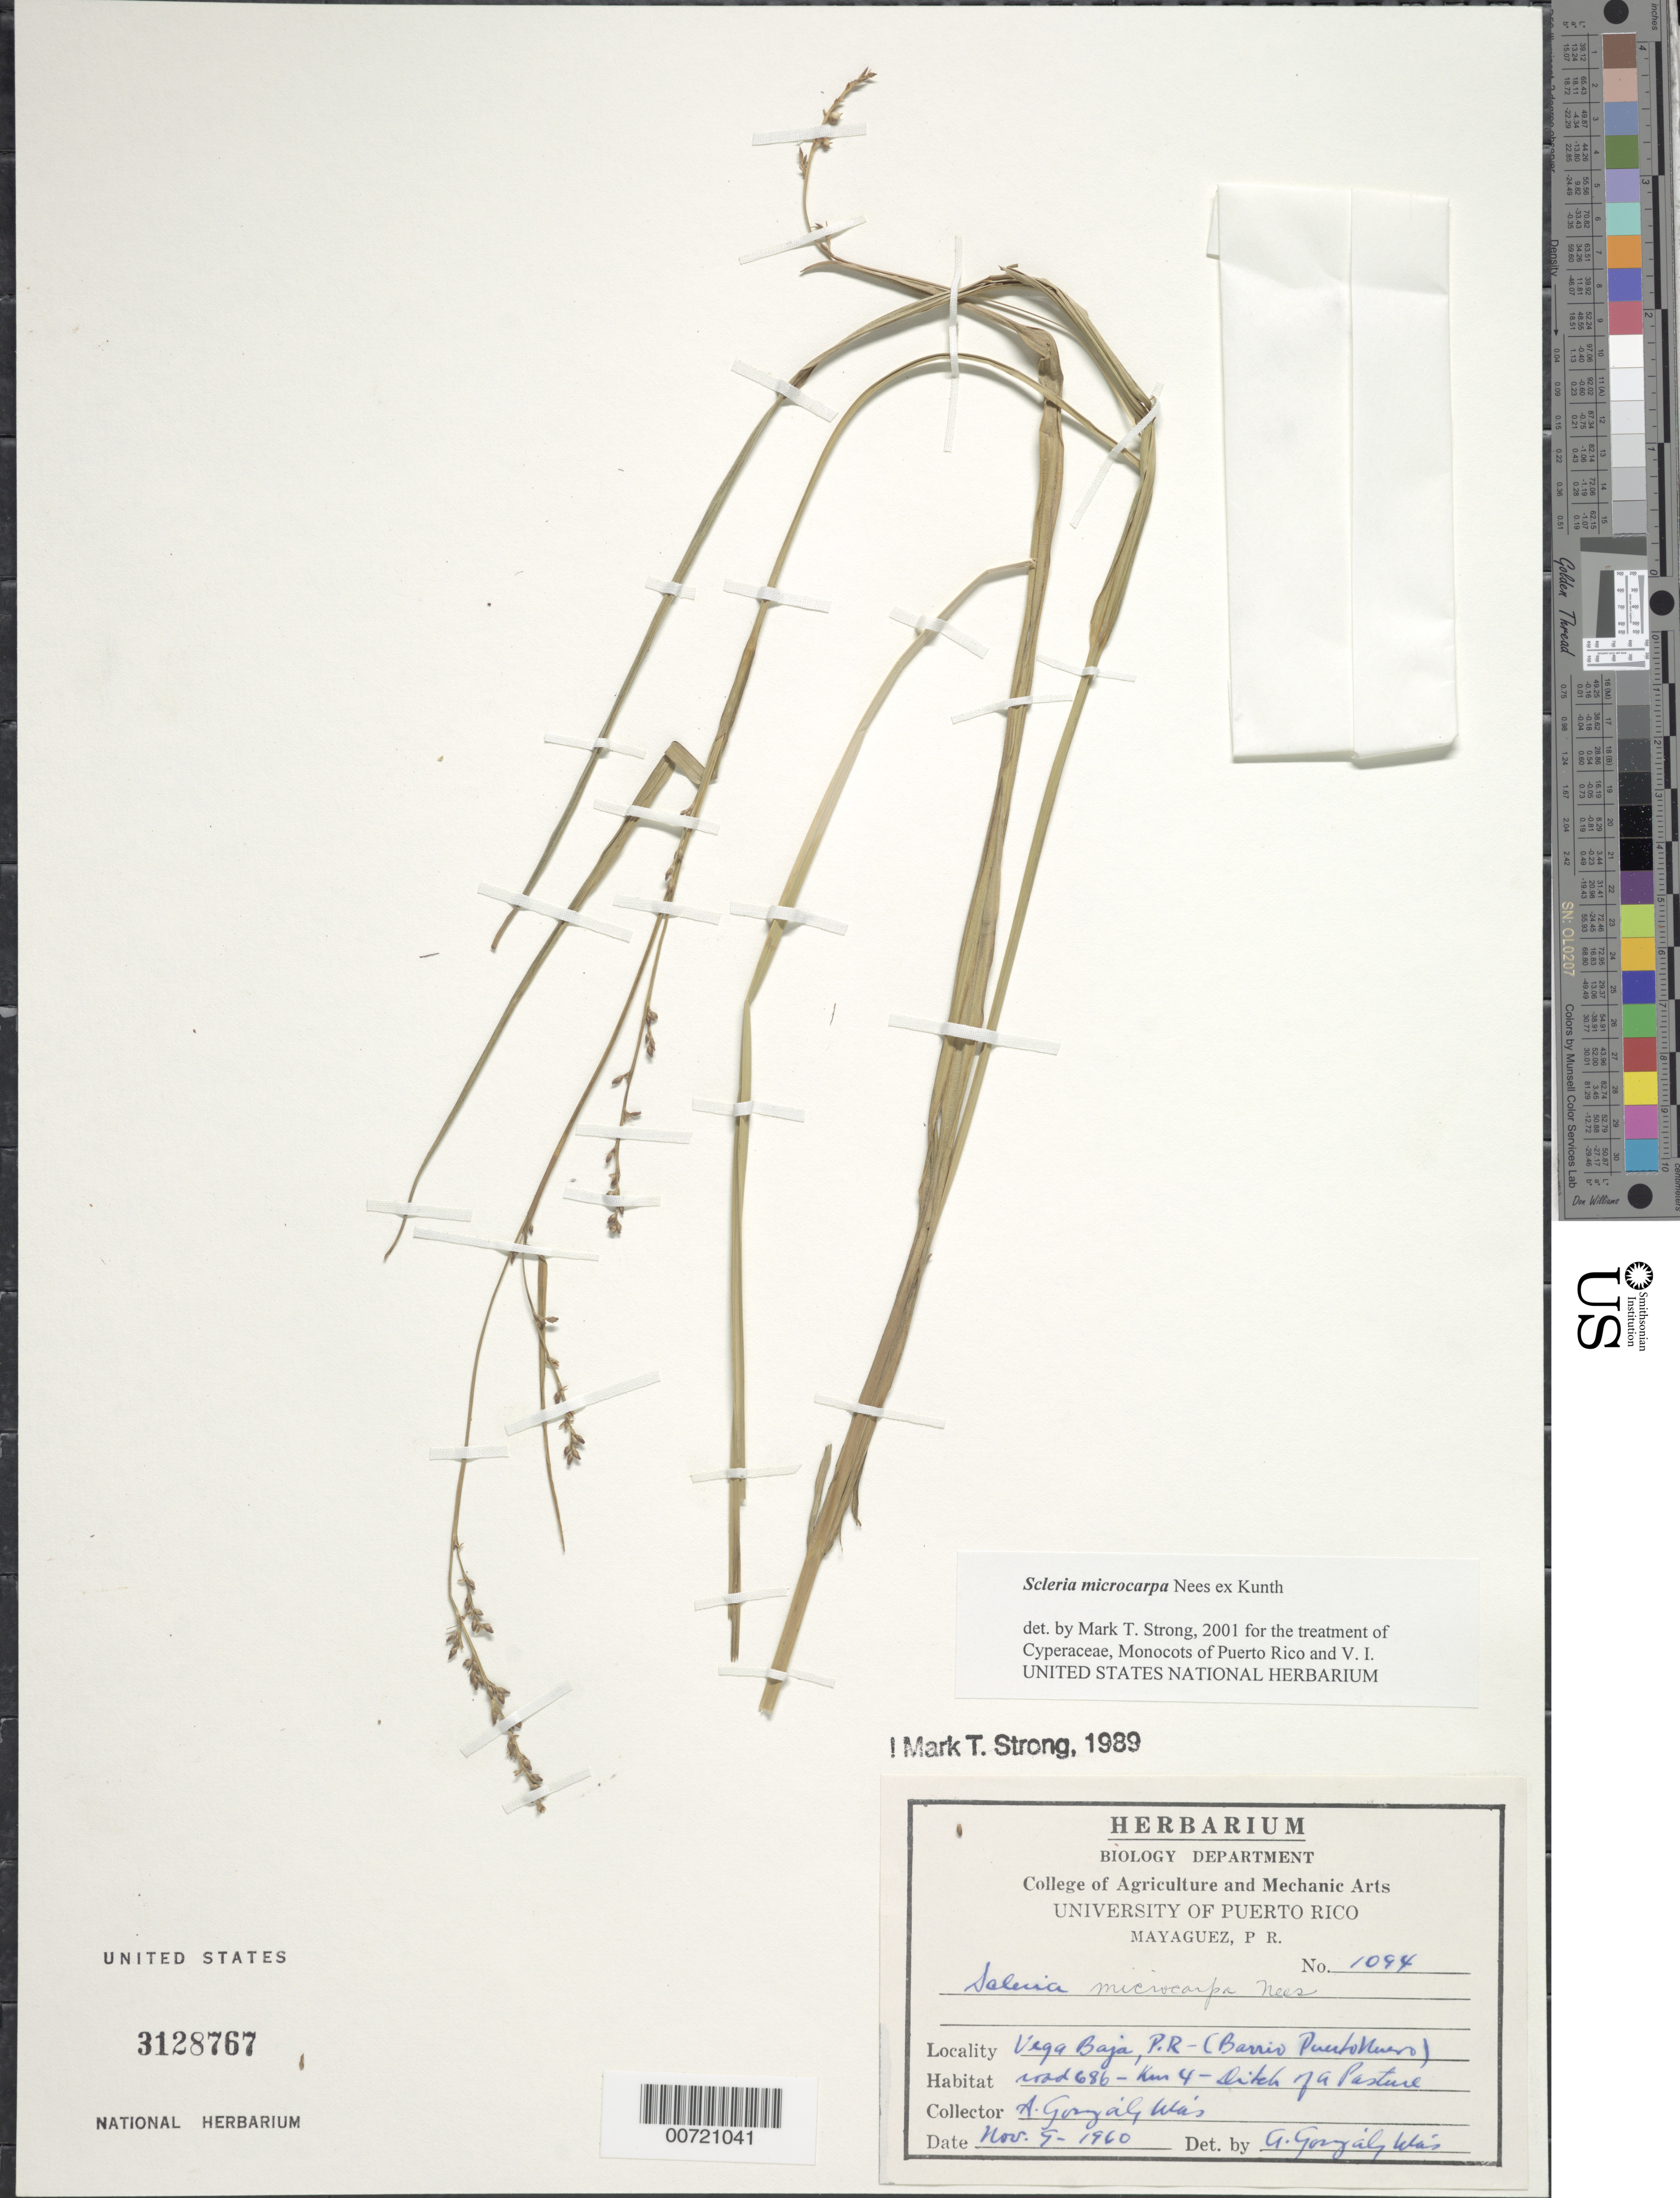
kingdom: Plantae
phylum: Tracheophyta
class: Liliopsida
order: Poales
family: Cyperaceae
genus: Scleria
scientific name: Scleria microcarpa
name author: Nees ex Kunth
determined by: Strong, M. T., (US), Smithsonian Institution - National Museum of Natural History (UNITED STATES)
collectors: A. González Más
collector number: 1094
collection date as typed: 09 Nov 1960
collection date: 1960-11-09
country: Puerto Rico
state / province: Vega Baja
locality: Vega Baja: Barrio Puerto Nuevo, Rd. 686, km 4.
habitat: Ditch of a pasture.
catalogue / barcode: US 3128767